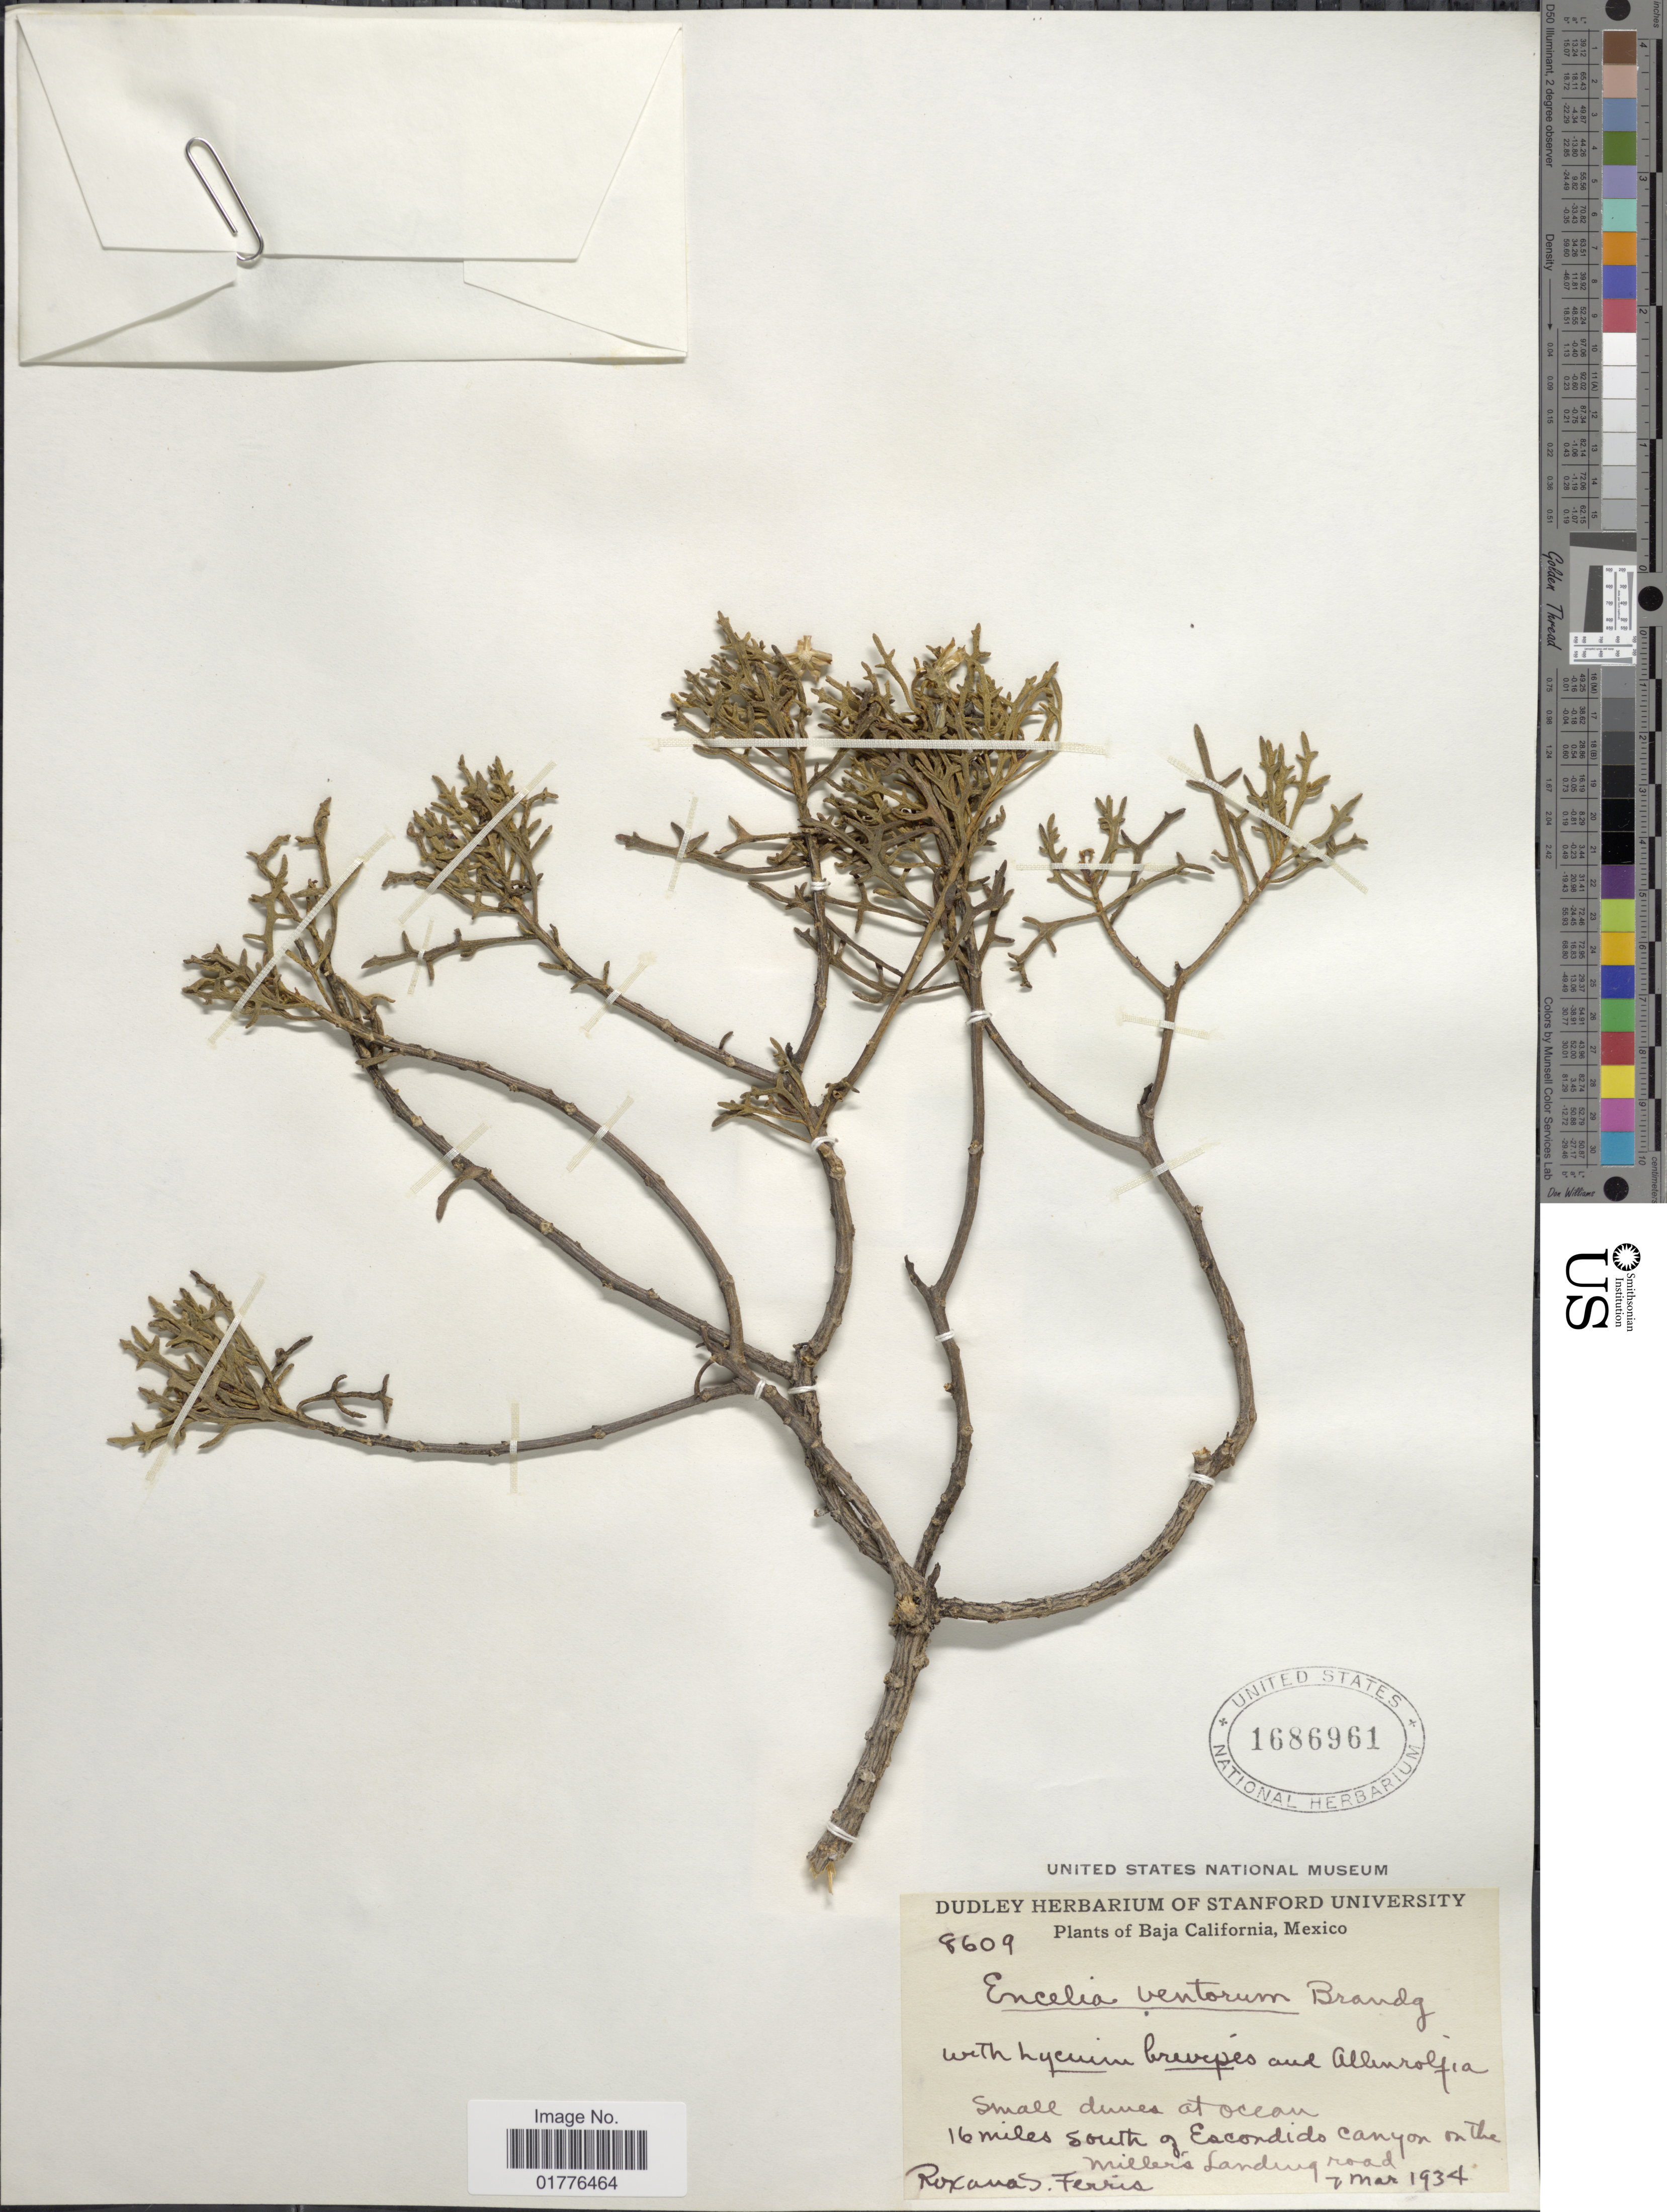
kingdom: Plantae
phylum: Tracheophyta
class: Magnoliopsida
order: Asterales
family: Asteraceae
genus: Encelia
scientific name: Encelia ventorum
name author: Brandegee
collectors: R. S. Ferris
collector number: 8609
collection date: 1934-03-02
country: Mexico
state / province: Baja California Sur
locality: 16 miles south of Escondido canyon on the Miller's Landing road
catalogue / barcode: US 1686961